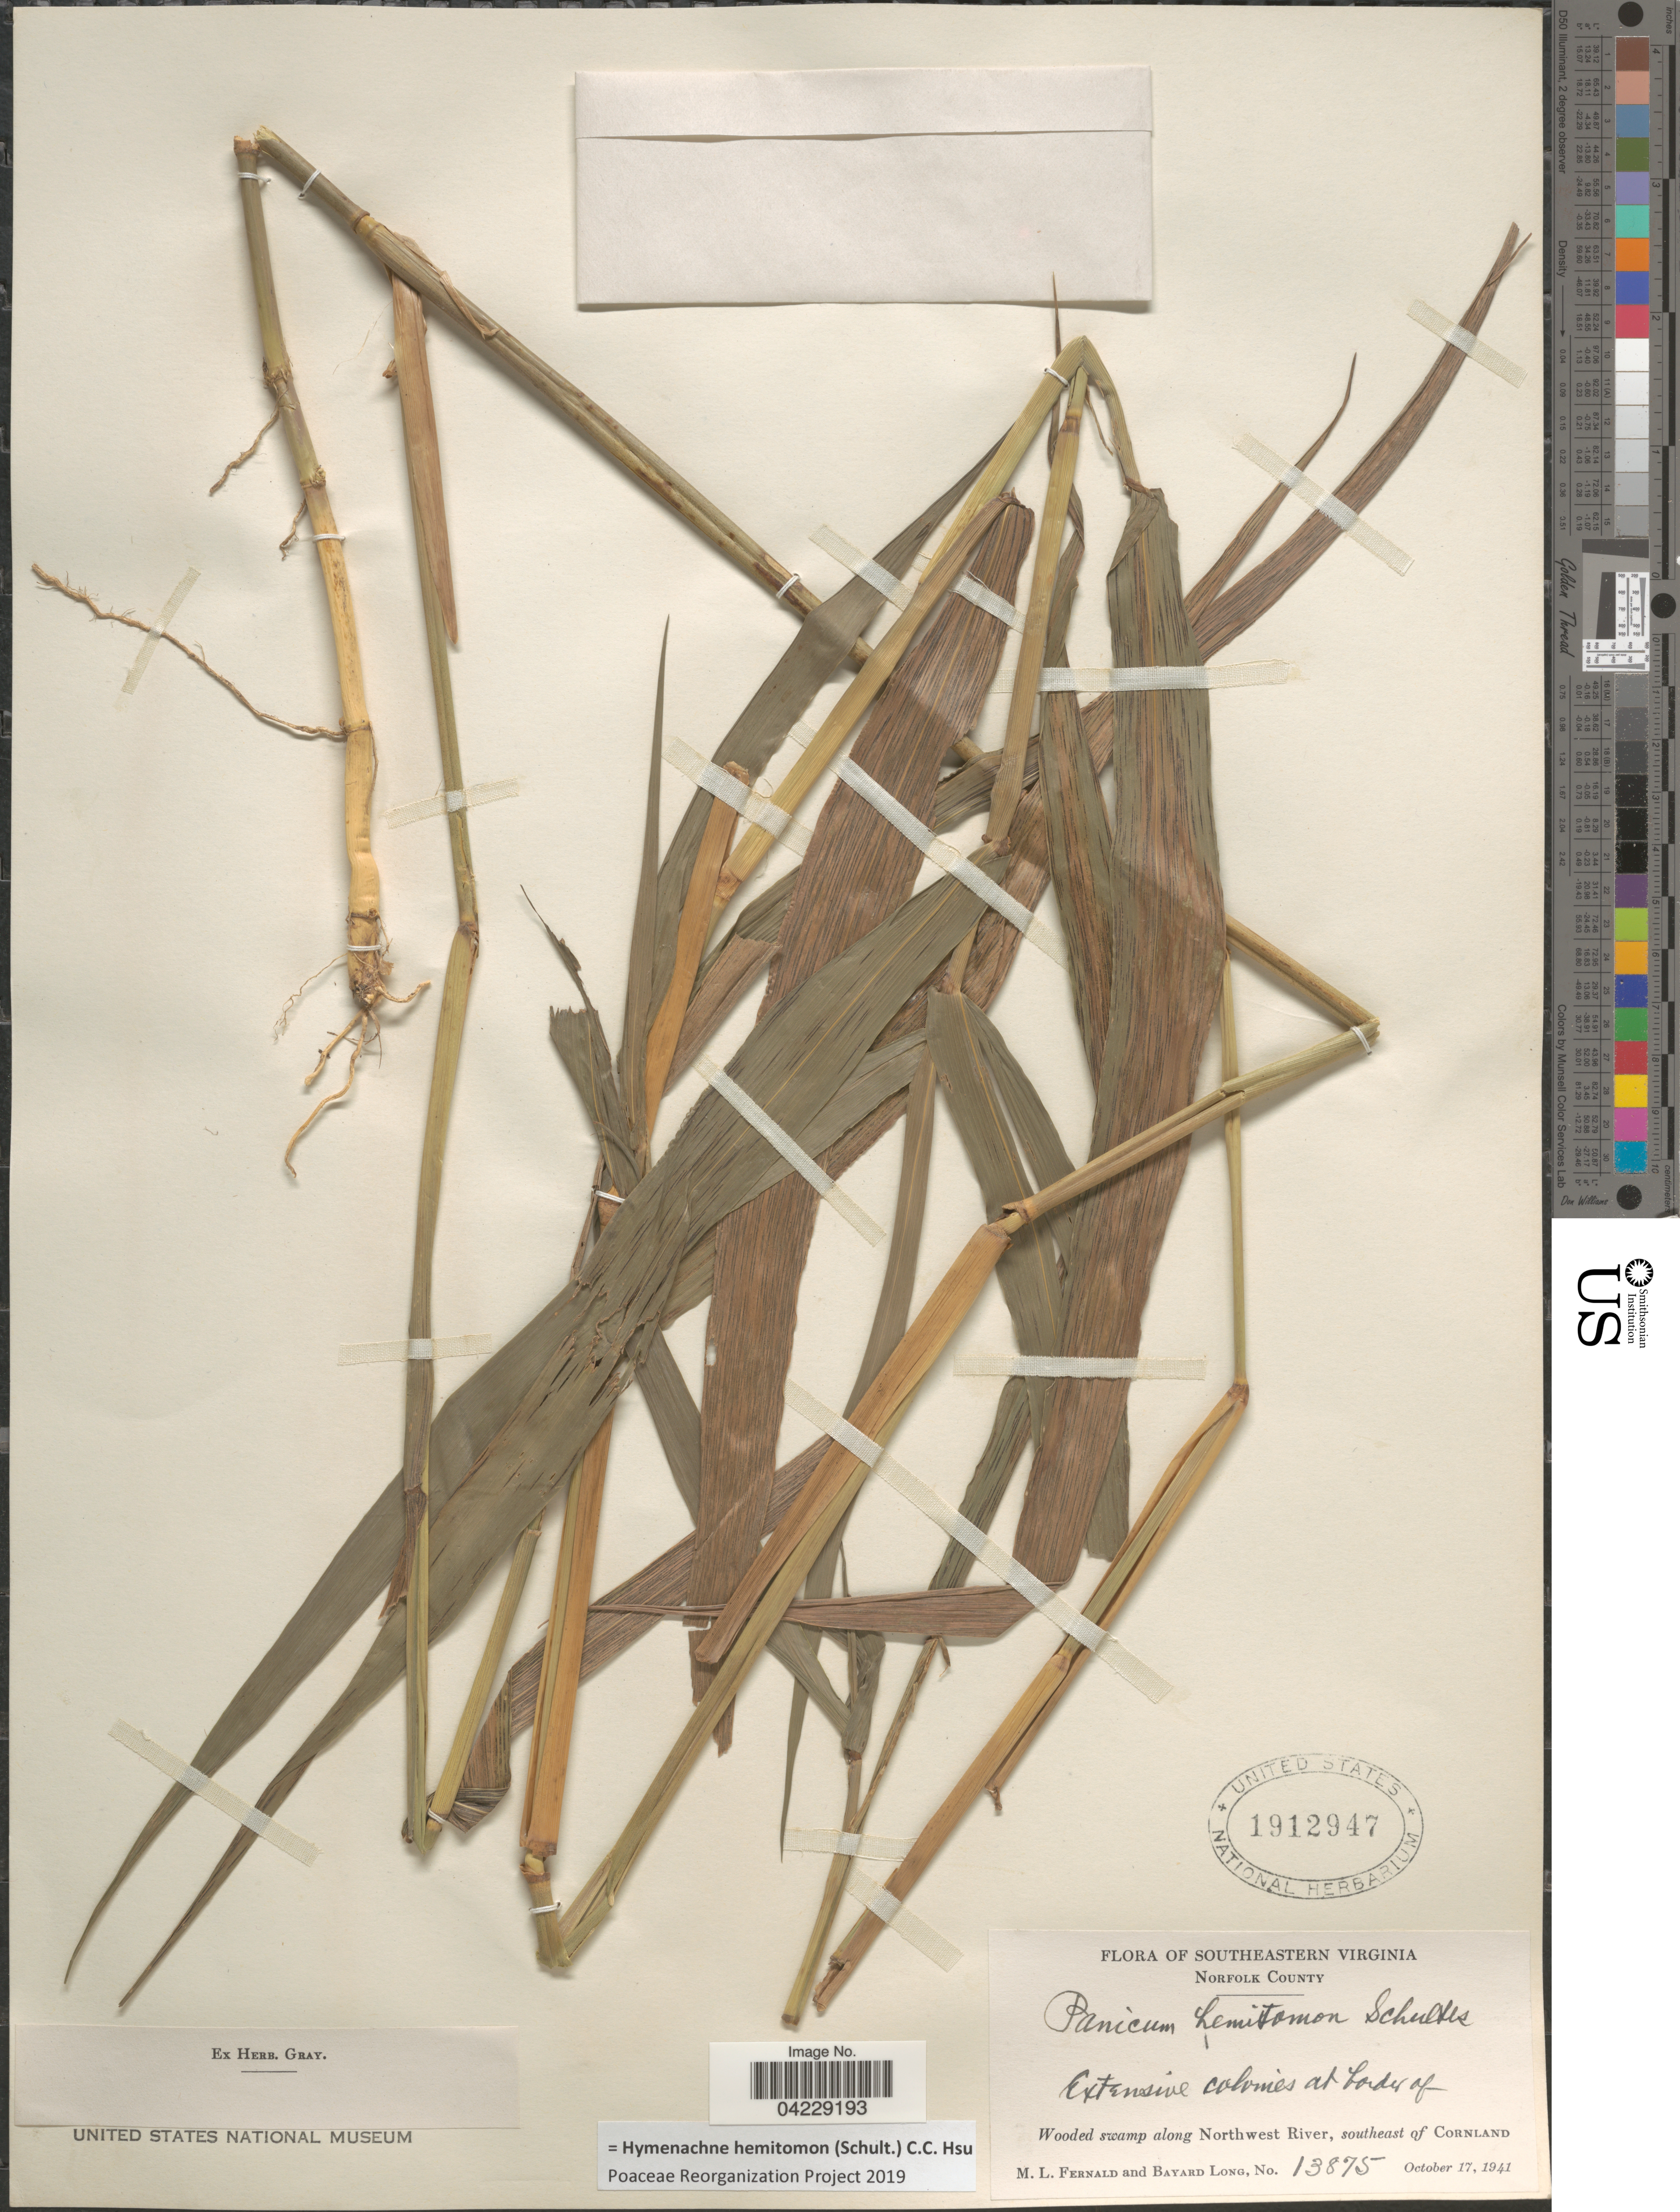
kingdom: Plantae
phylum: Tracheophyta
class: Liliopsida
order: Poales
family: Poaceae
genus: Hymenachne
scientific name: Hymenachne hemitomon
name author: (Schult.) C. C. Hsu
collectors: M. L. Fernald & B. Long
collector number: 13875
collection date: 1941-10-17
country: United States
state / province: Virginia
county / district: City of Norfolk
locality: Southeastern Virginia. Norfolk County. Extennial colonies at border of Wooded swamp along Northwest River, southeast of Cornland.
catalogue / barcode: US 1912947